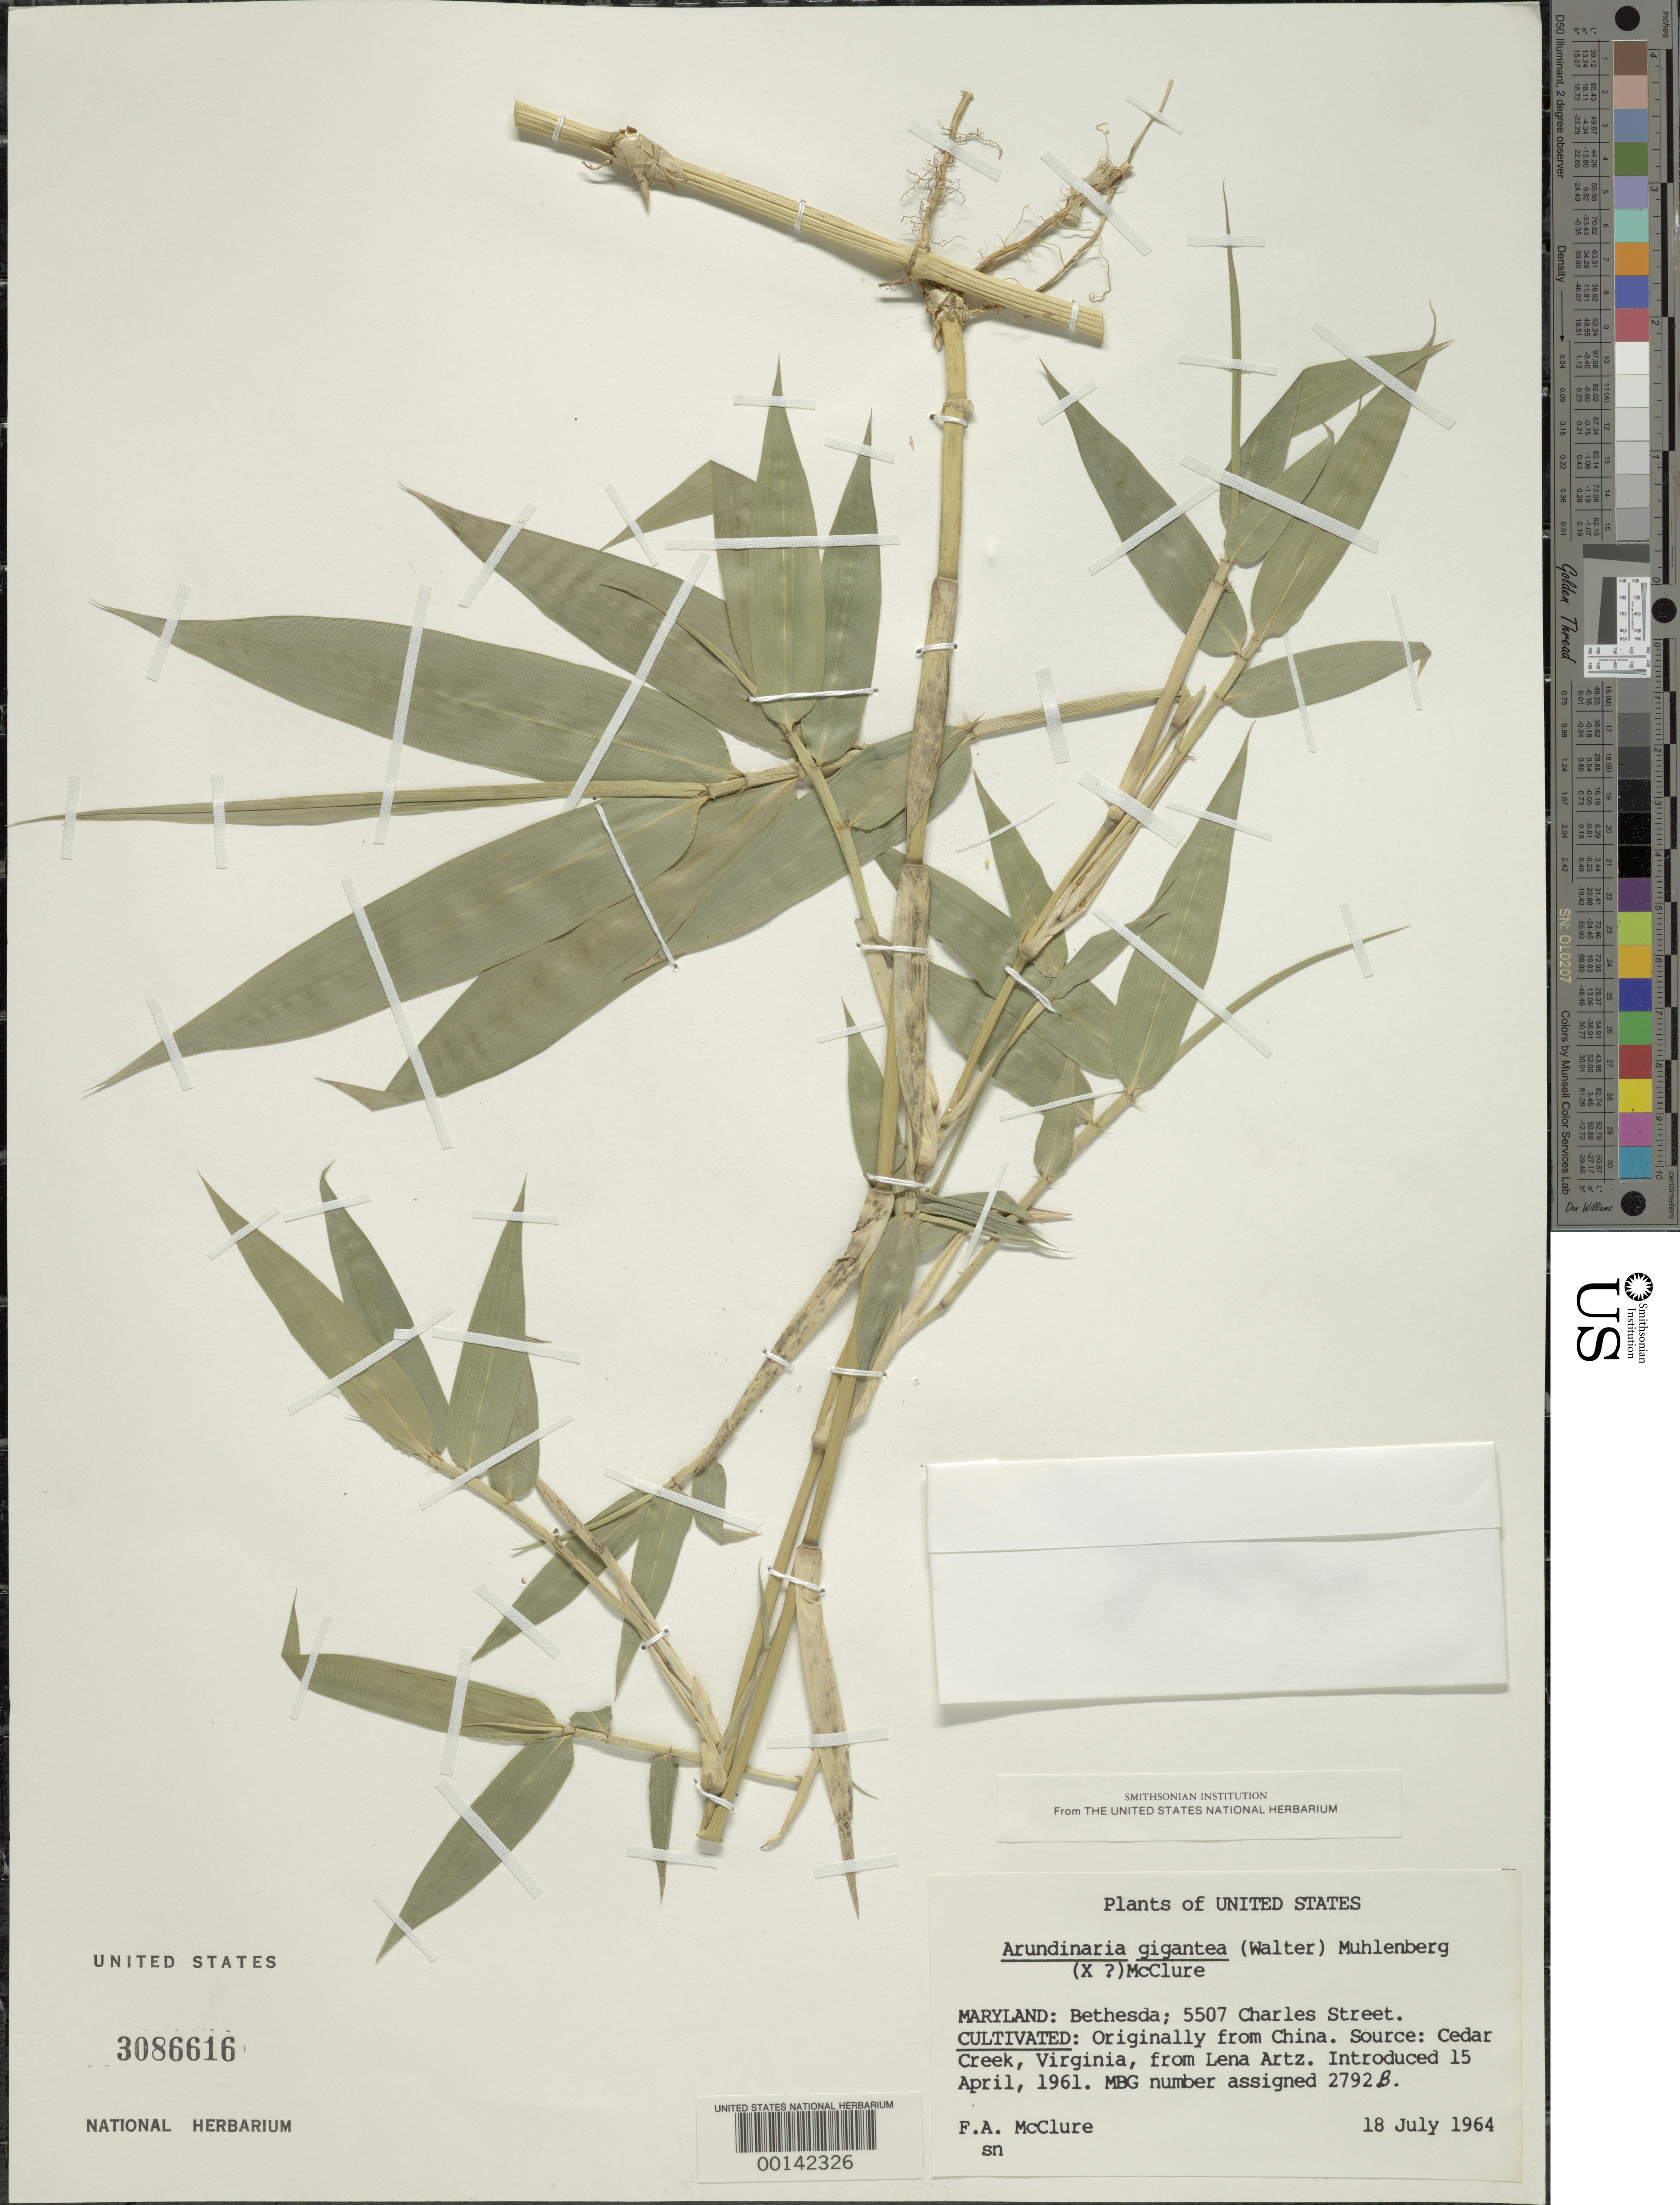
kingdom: Plantae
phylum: Tracheophyta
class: Liliopsida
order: Poales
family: Poaceae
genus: Arundinaria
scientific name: Arundinaria gigantea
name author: (Walter) Muhl.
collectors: F. A. McClure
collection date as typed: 18 Jul 1964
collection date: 1964-07-18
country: United States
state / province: Maryland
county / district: Montgomery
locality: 5507 Charles Street, Bethesda (McClure's garden)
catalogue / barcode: US 3086616